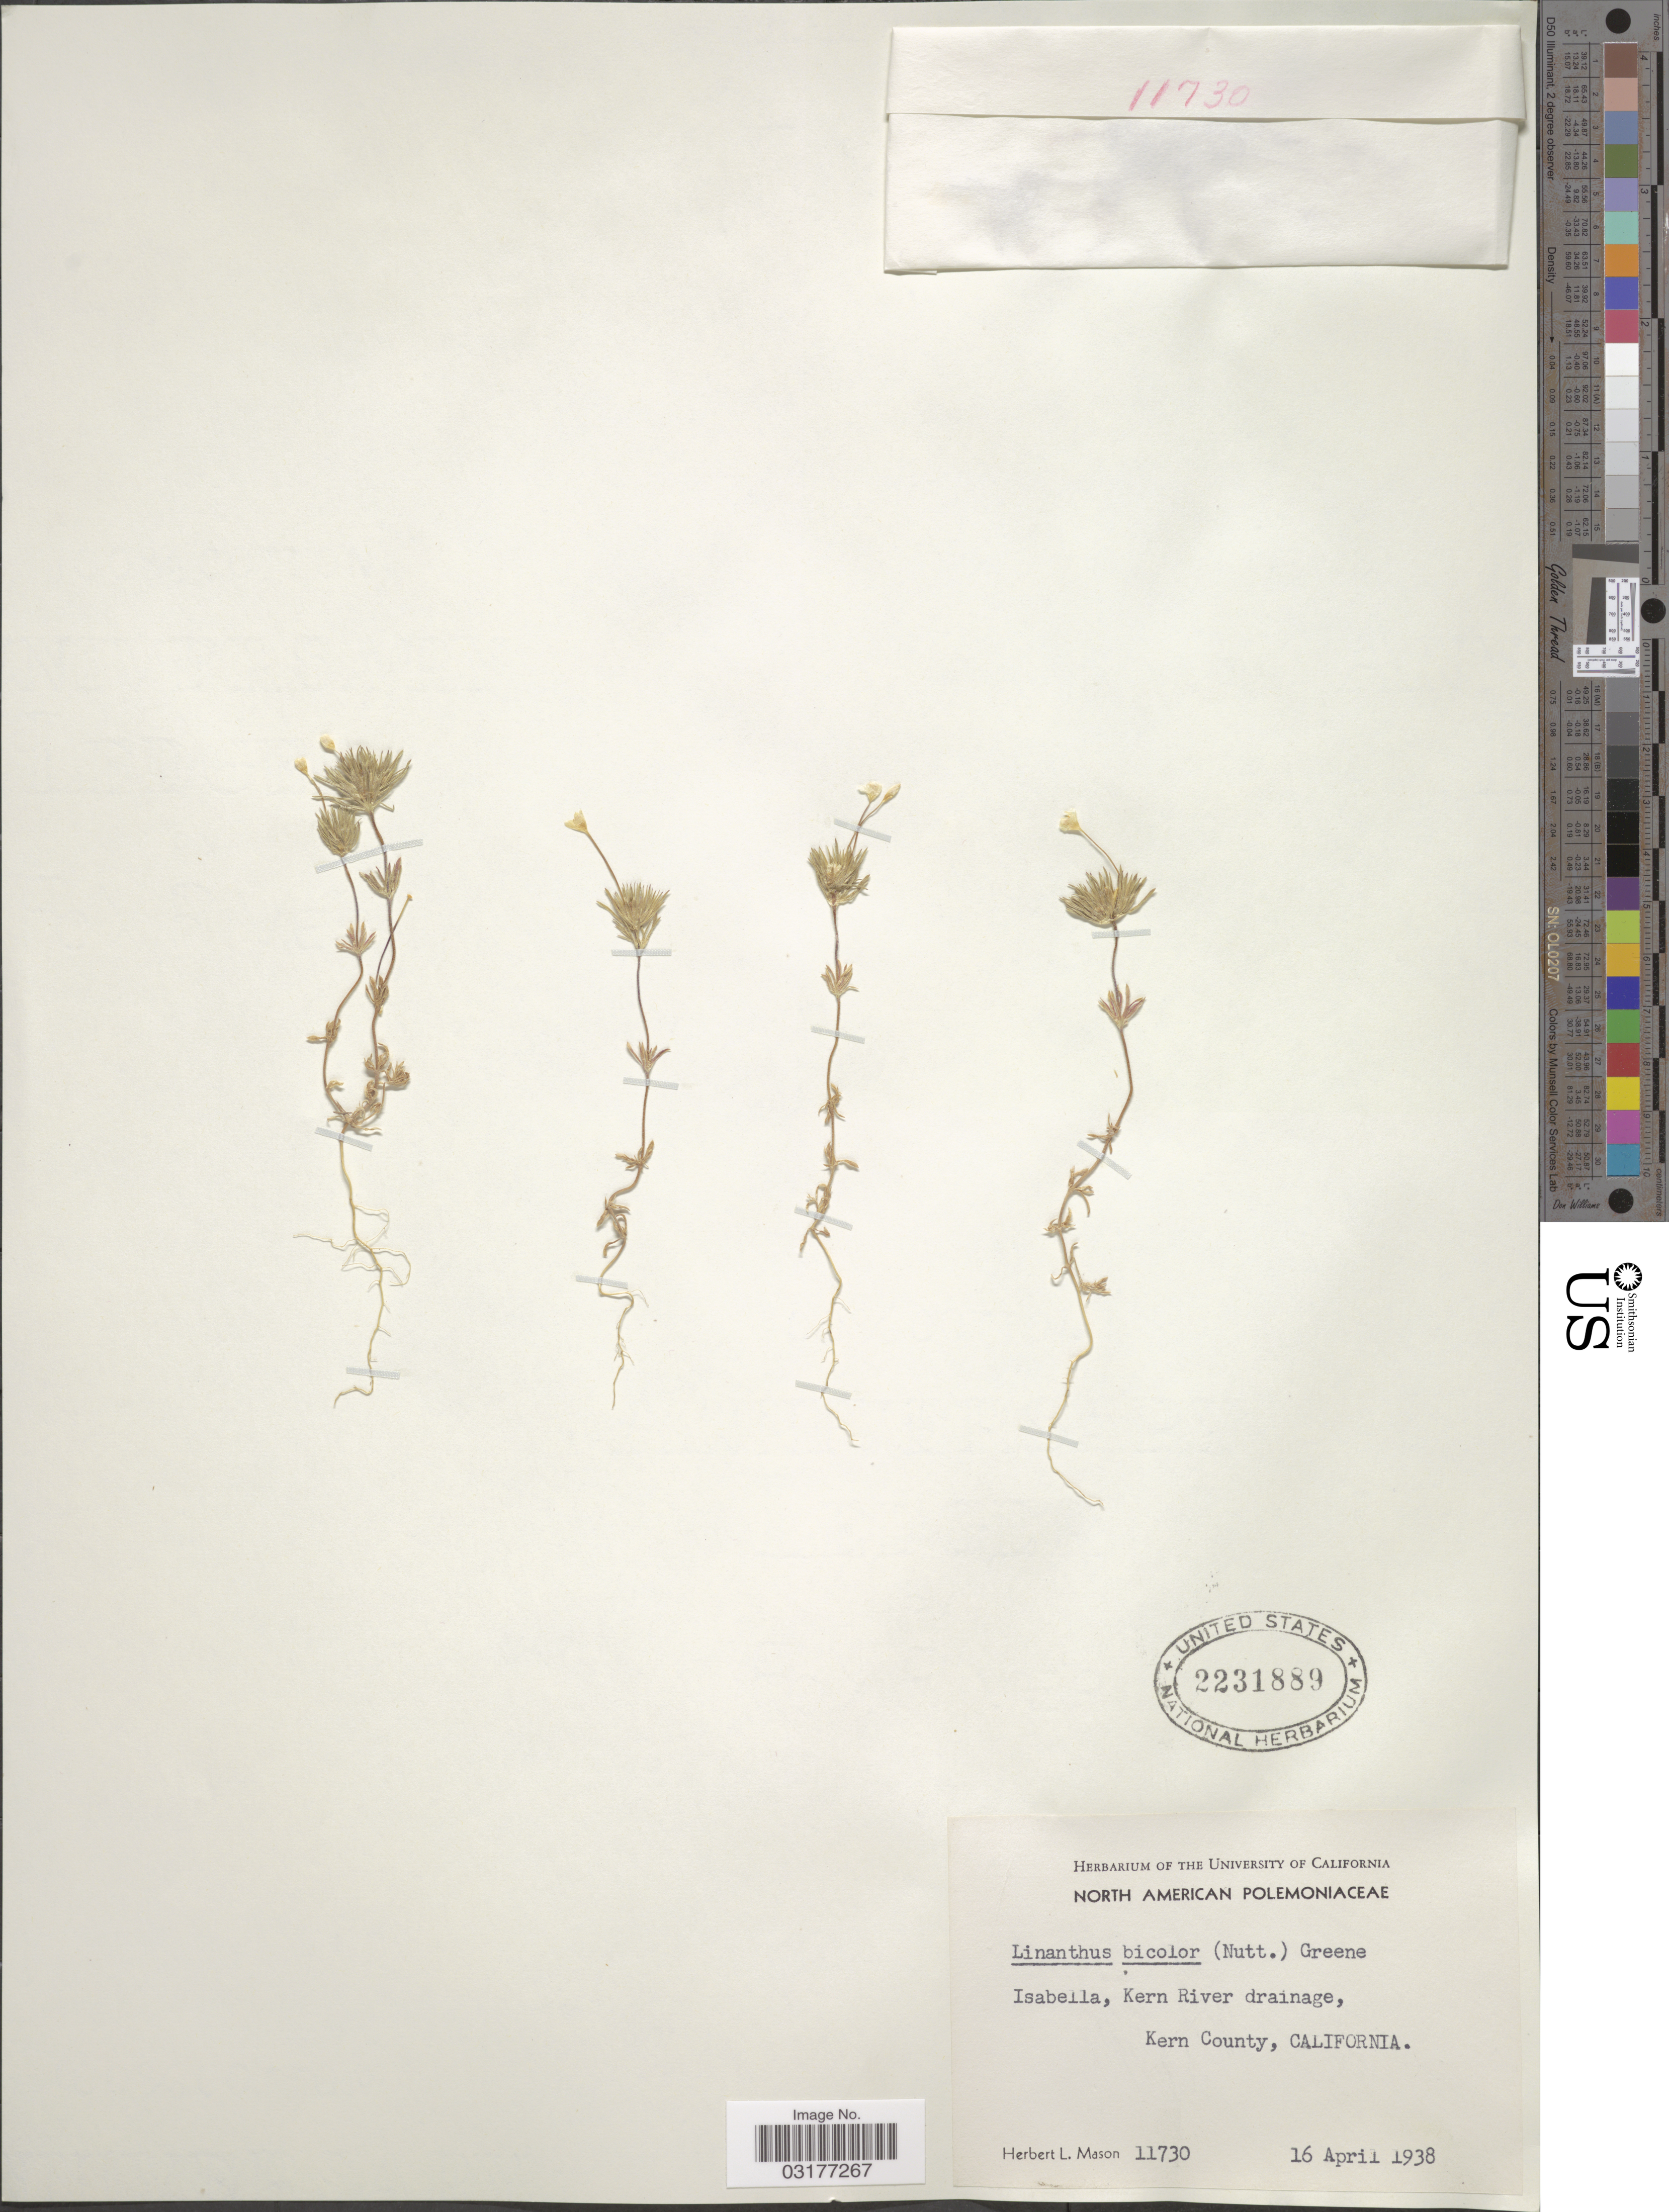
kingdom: Plantae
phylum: Tracheophyta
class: Magnoliopsida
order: Ericales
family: Polemoniaceae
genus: Leptosiphon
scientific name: Leptosiphon bicolor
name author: Nutt.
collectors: H. L. Mason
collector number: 11730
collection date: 1938-04-16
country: United States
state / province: California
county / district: Kern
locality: Isabella, Kern River drainage, Kern County.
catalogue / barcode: US 2231889